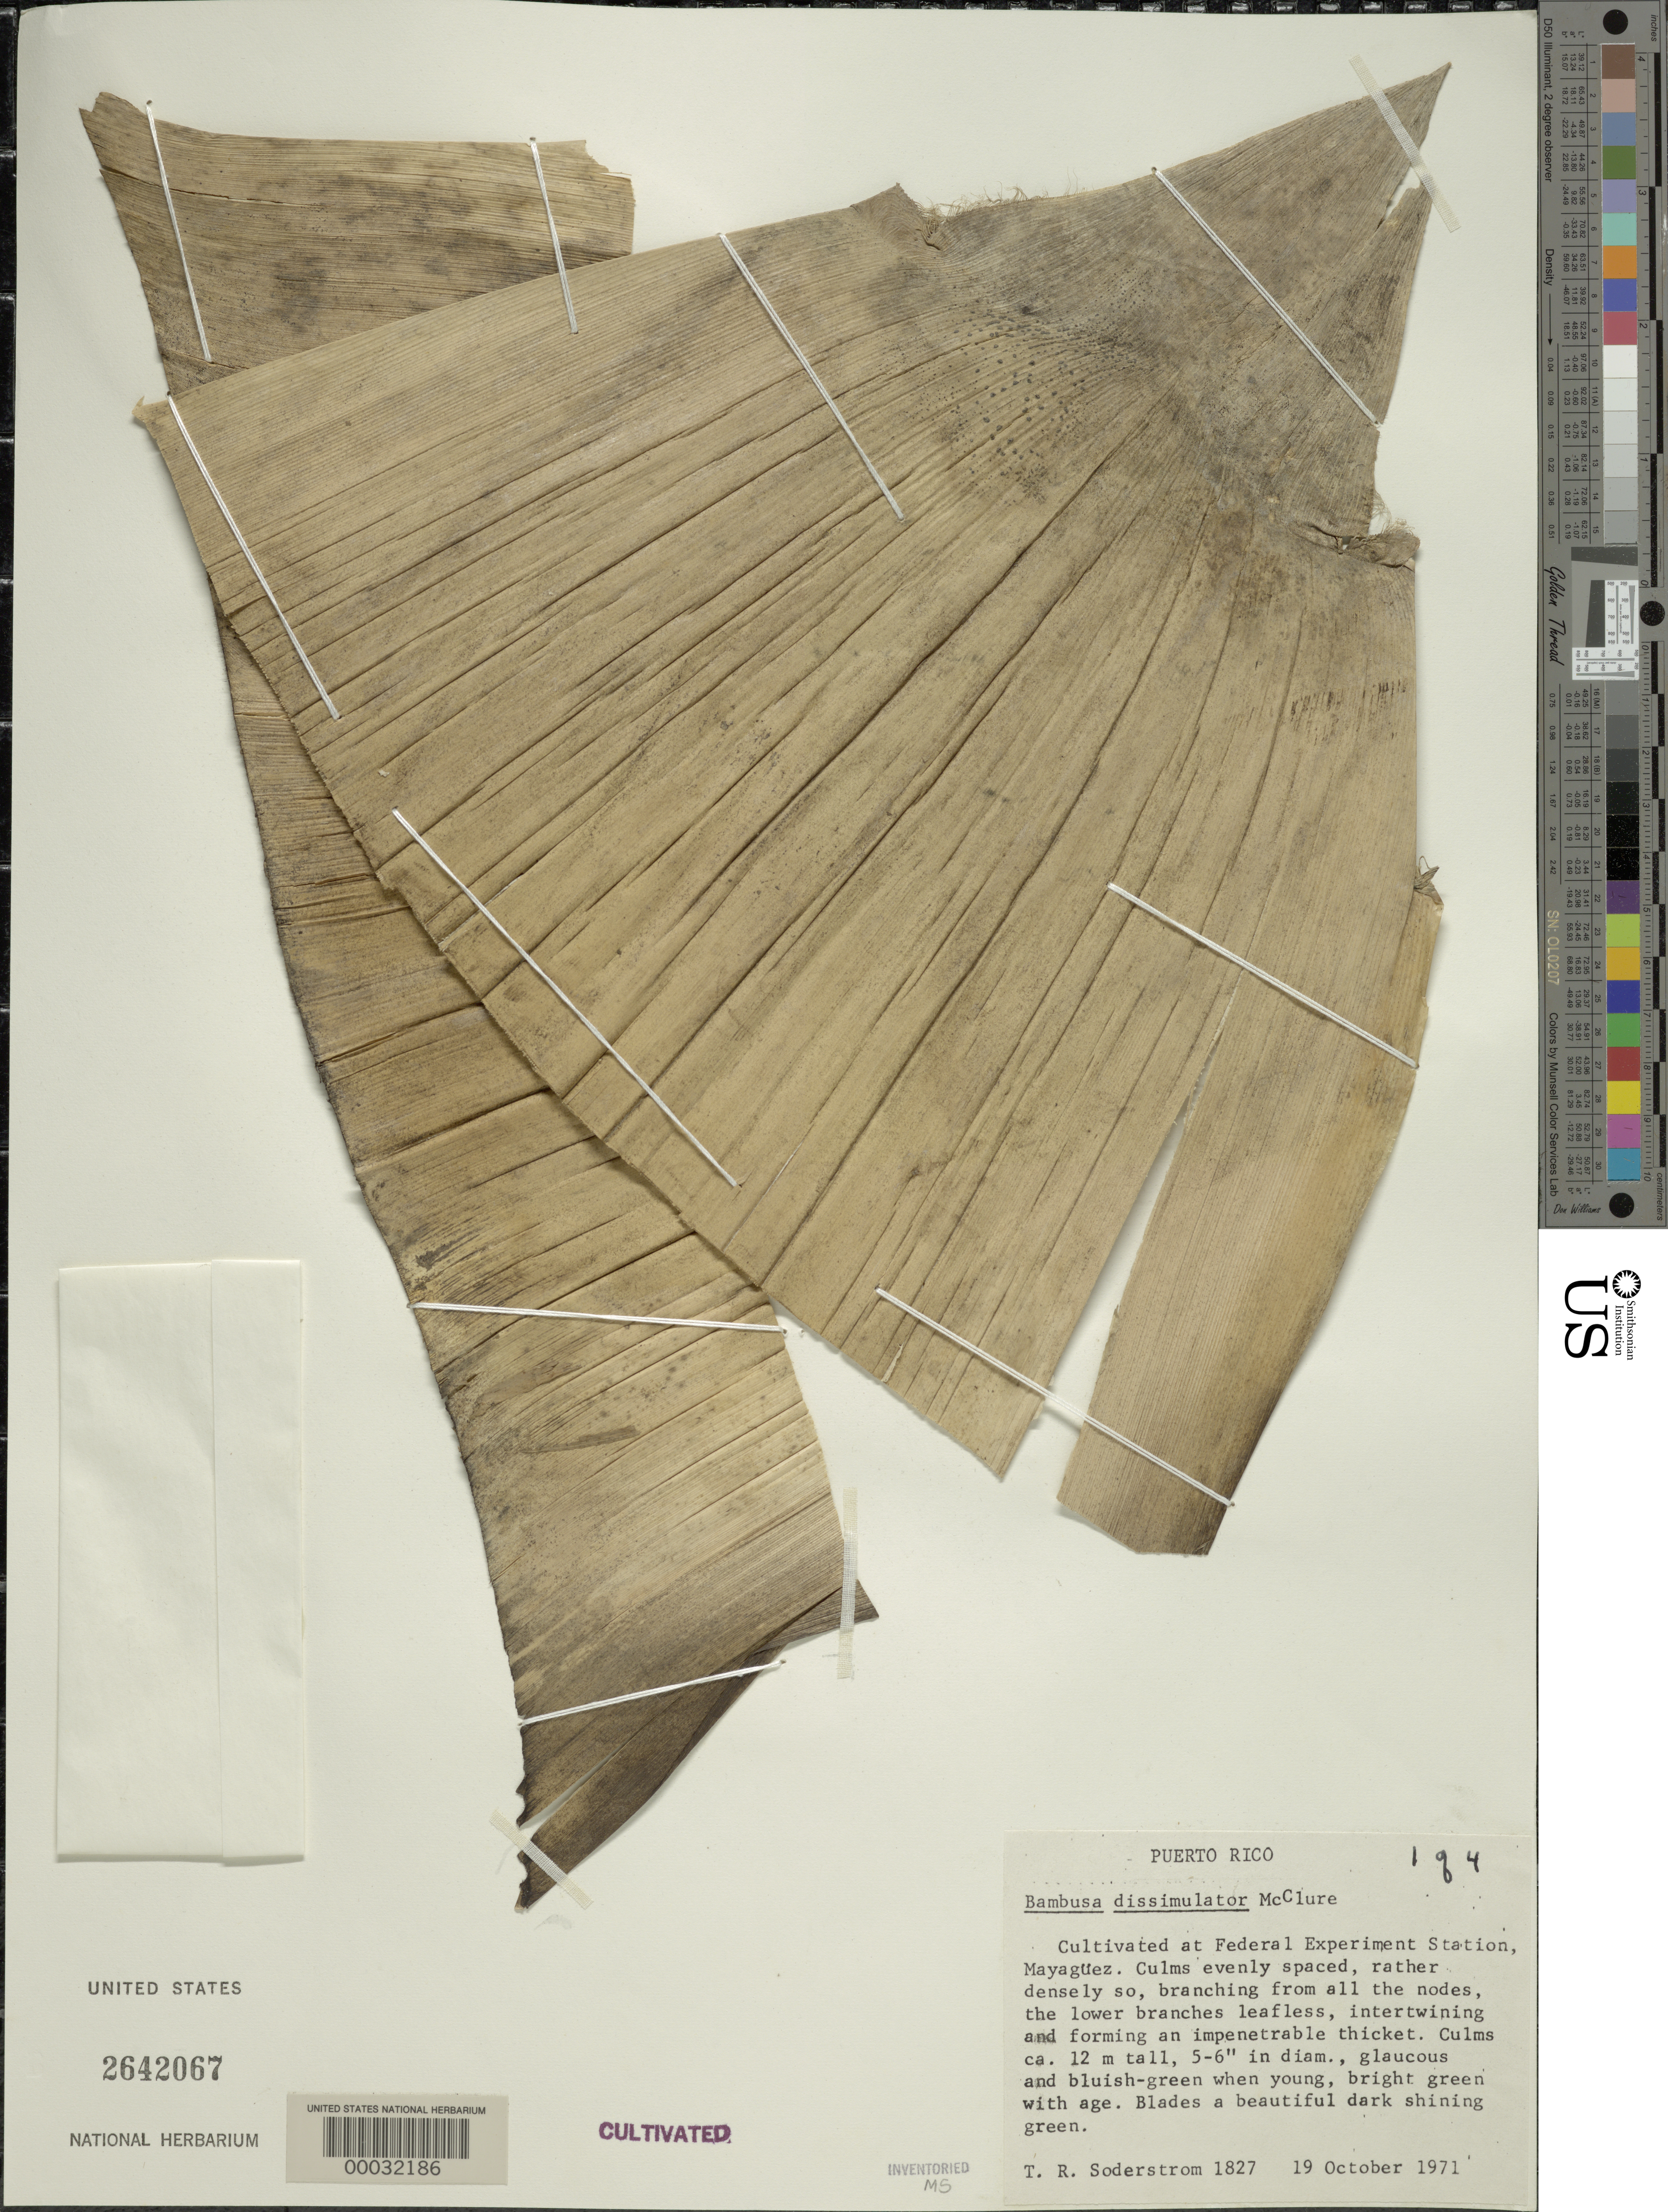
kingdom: Plantae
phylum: Tracheophyta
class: Liliopsida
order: Poales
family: Poaceae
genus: Bambusa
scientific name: Bambusa dissimulator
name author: McClure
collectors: T. R. Soderstrom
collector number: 1827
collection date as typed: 19 Oct 1971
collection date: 1971-10-19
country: Puerto Rico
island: Greater Antilles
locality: Federal experimental station-mayaguez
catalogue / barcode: US 2642067